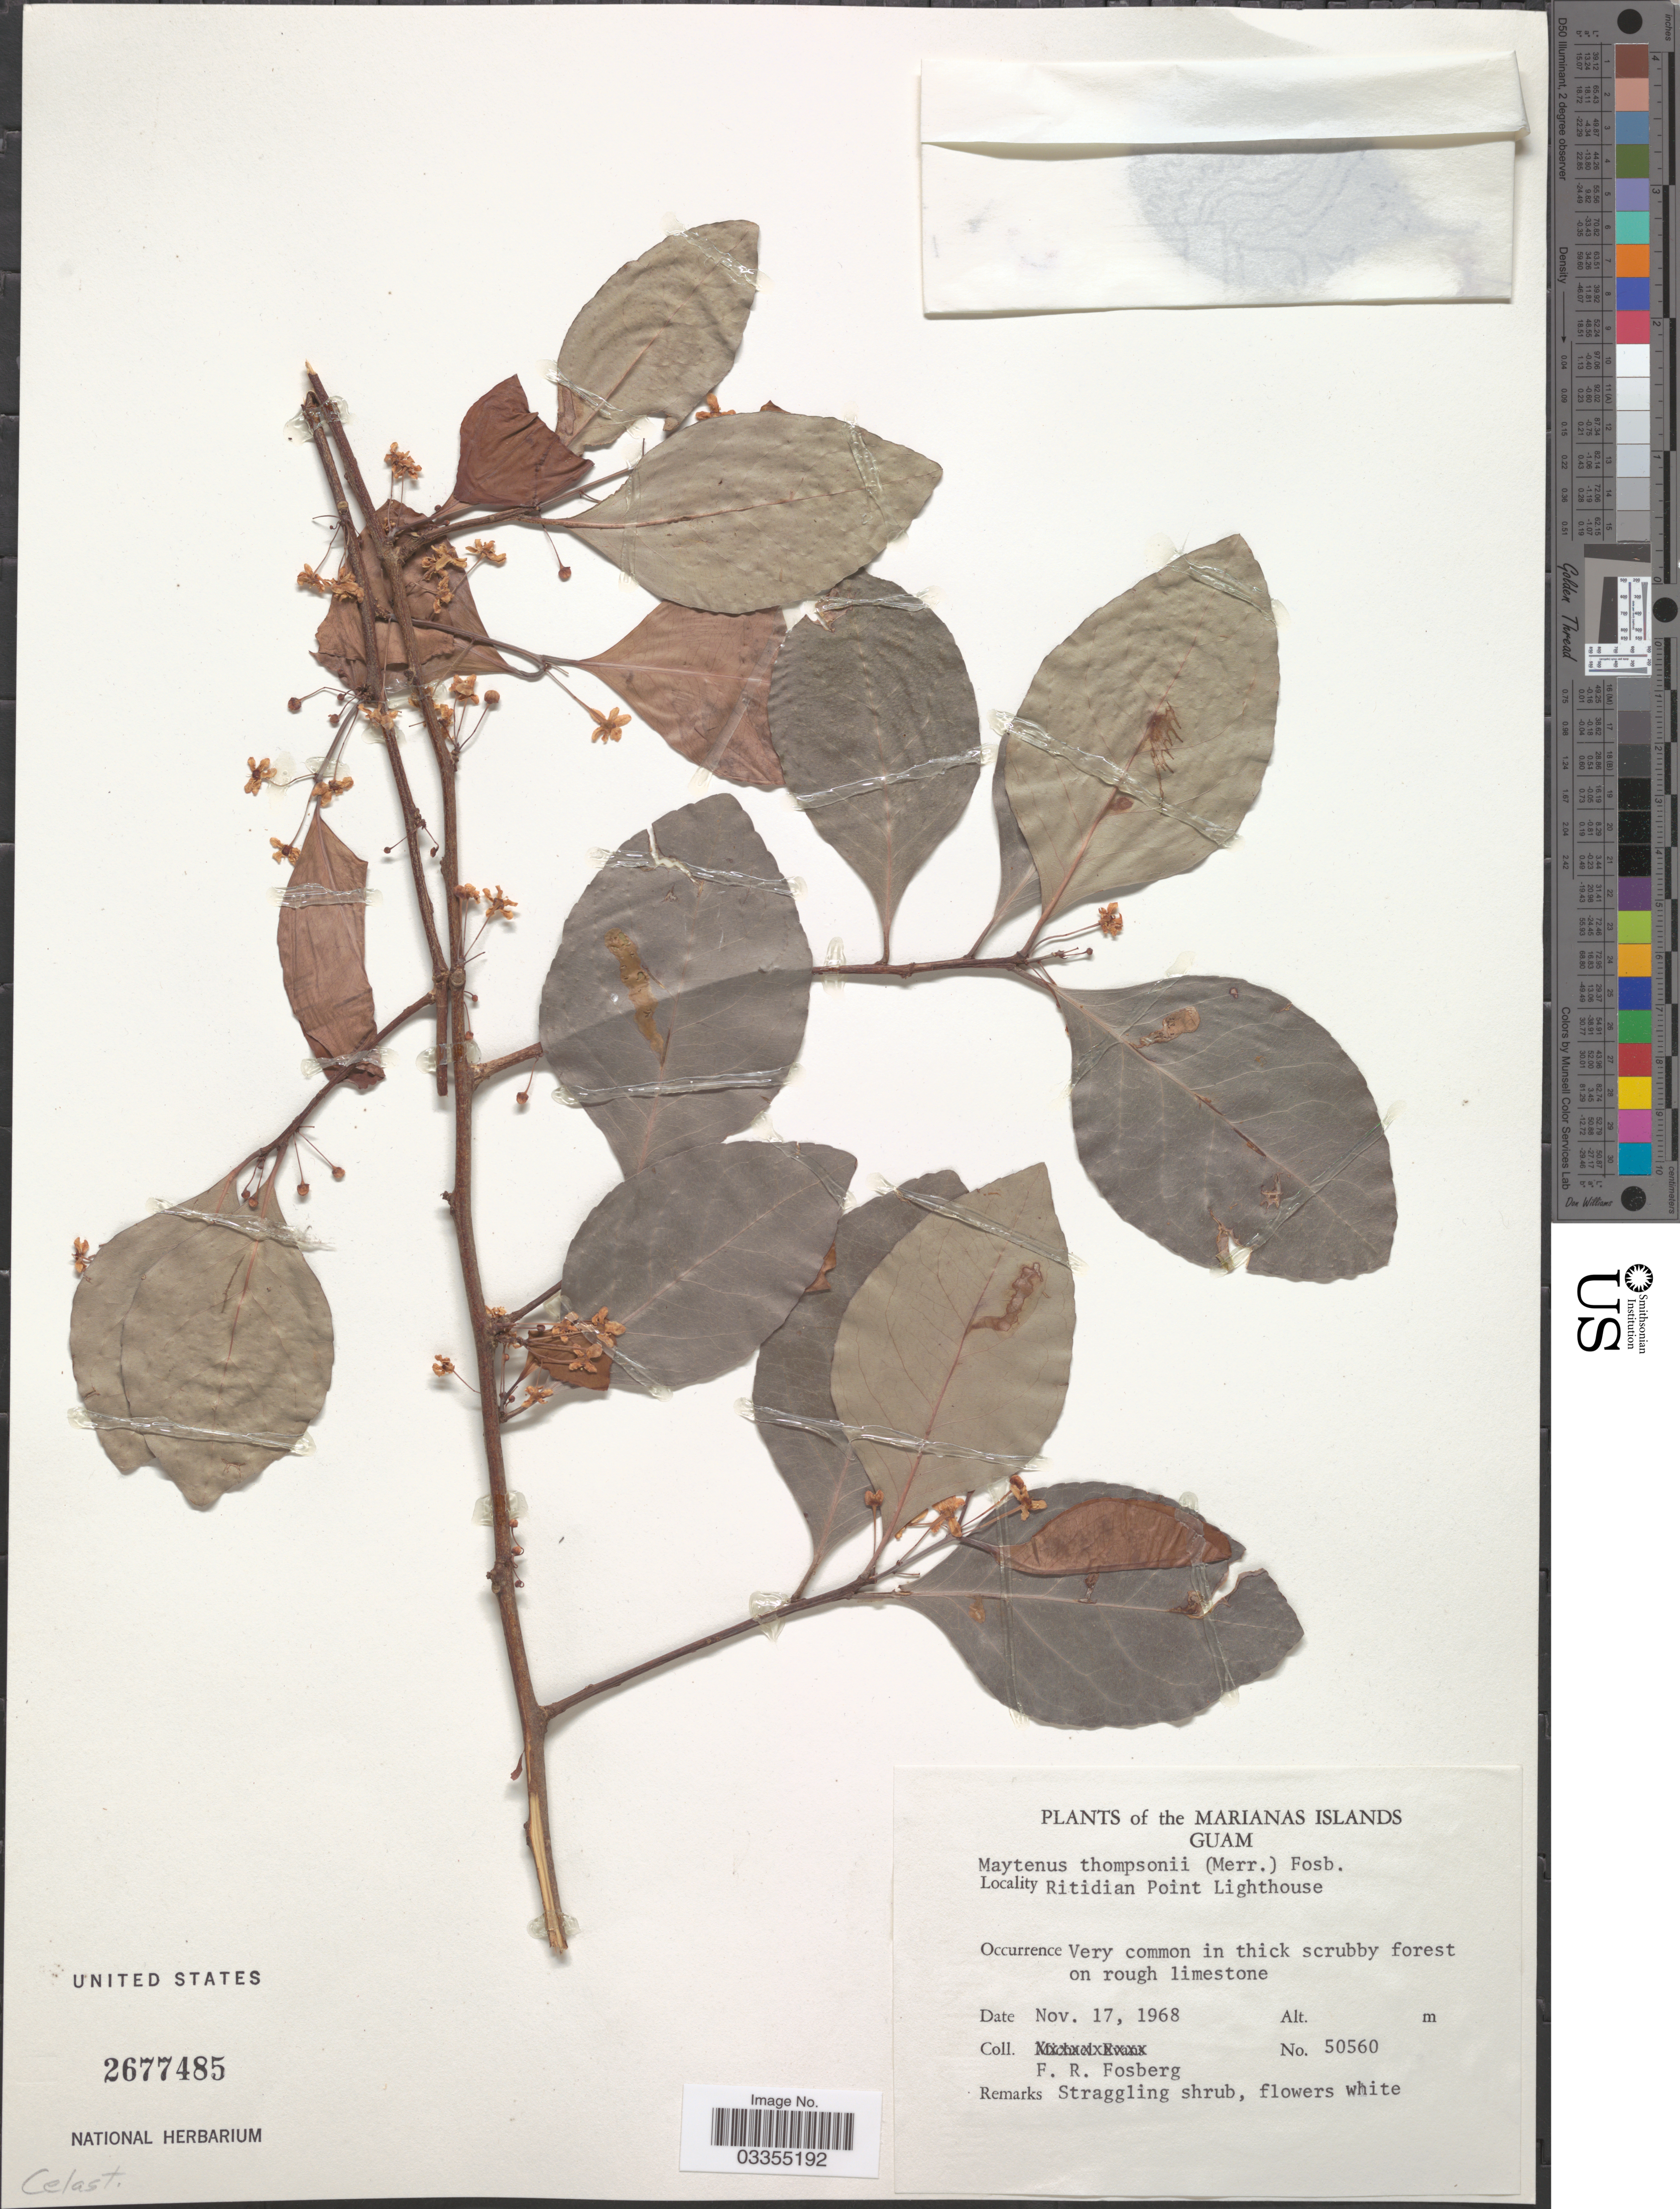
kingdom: Plantae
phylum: Tracheophyta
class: Magnoliopsida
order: Celastrales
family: Celastraceae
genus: Gymnosporia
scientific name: Gymnosporia thompsonii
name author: Merr.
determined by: Wagner, W. L., (BOT), Smithsonian Institution - National Museum of Natural History (UNITED STATES)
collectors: F. R. Fosberg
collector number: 50560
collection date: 1968-11-17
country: Guam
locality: Marianas Islands. Guam. Ritidian Point Lighthouse.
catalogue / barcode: US 2677485